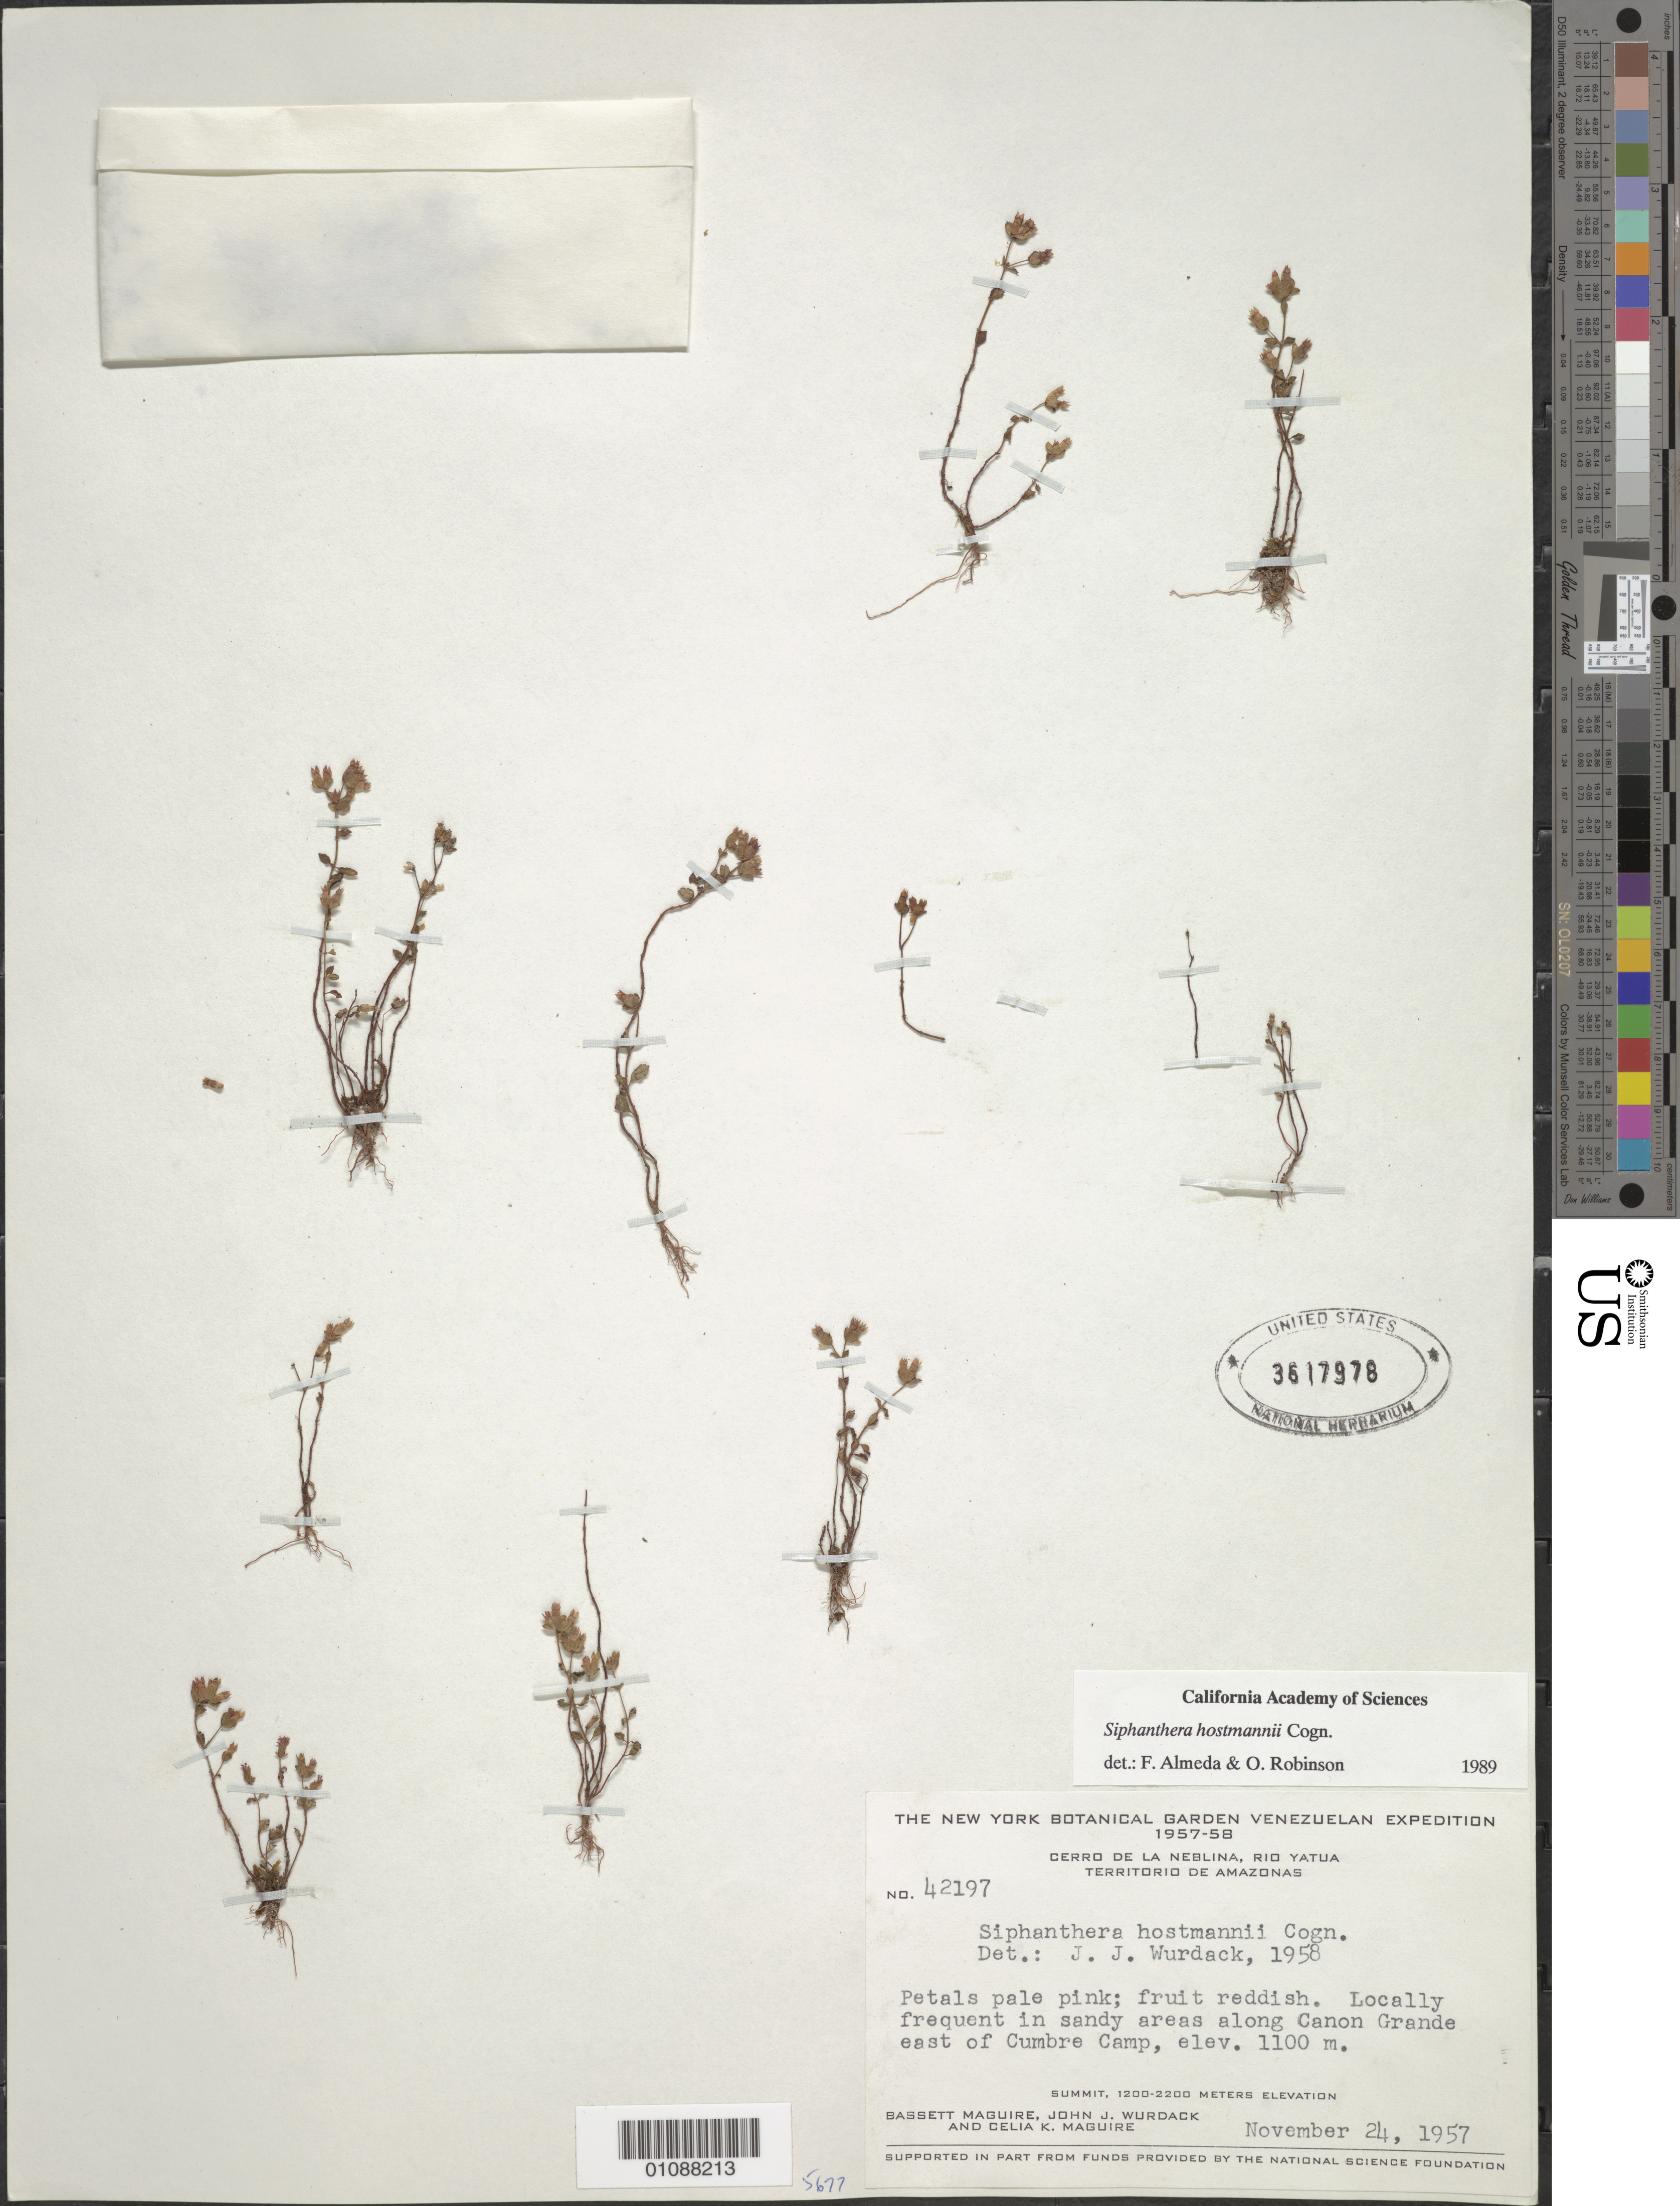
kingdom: Plantae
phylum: Tracheophyta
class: Magnoliopsida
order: Myrtales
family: Melastomataceae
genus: Siphanthera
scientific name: Siphanthera hostmannii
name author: Cogn.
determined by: Almeda, F.; Robinson, O. R.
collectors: B. Maguire, J. J. Wurdack & C. K. Maguire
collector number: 42197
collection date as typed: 24-Nov-57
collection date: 1957-11-24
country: Venezuela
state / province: Amazonas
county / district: Río Negro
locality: Cerro de la Neblina, Río Yatua, along Cañon Grande, E of Cumbre Camp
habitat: Sandy areas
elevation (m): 1100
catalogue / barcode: US 3617978